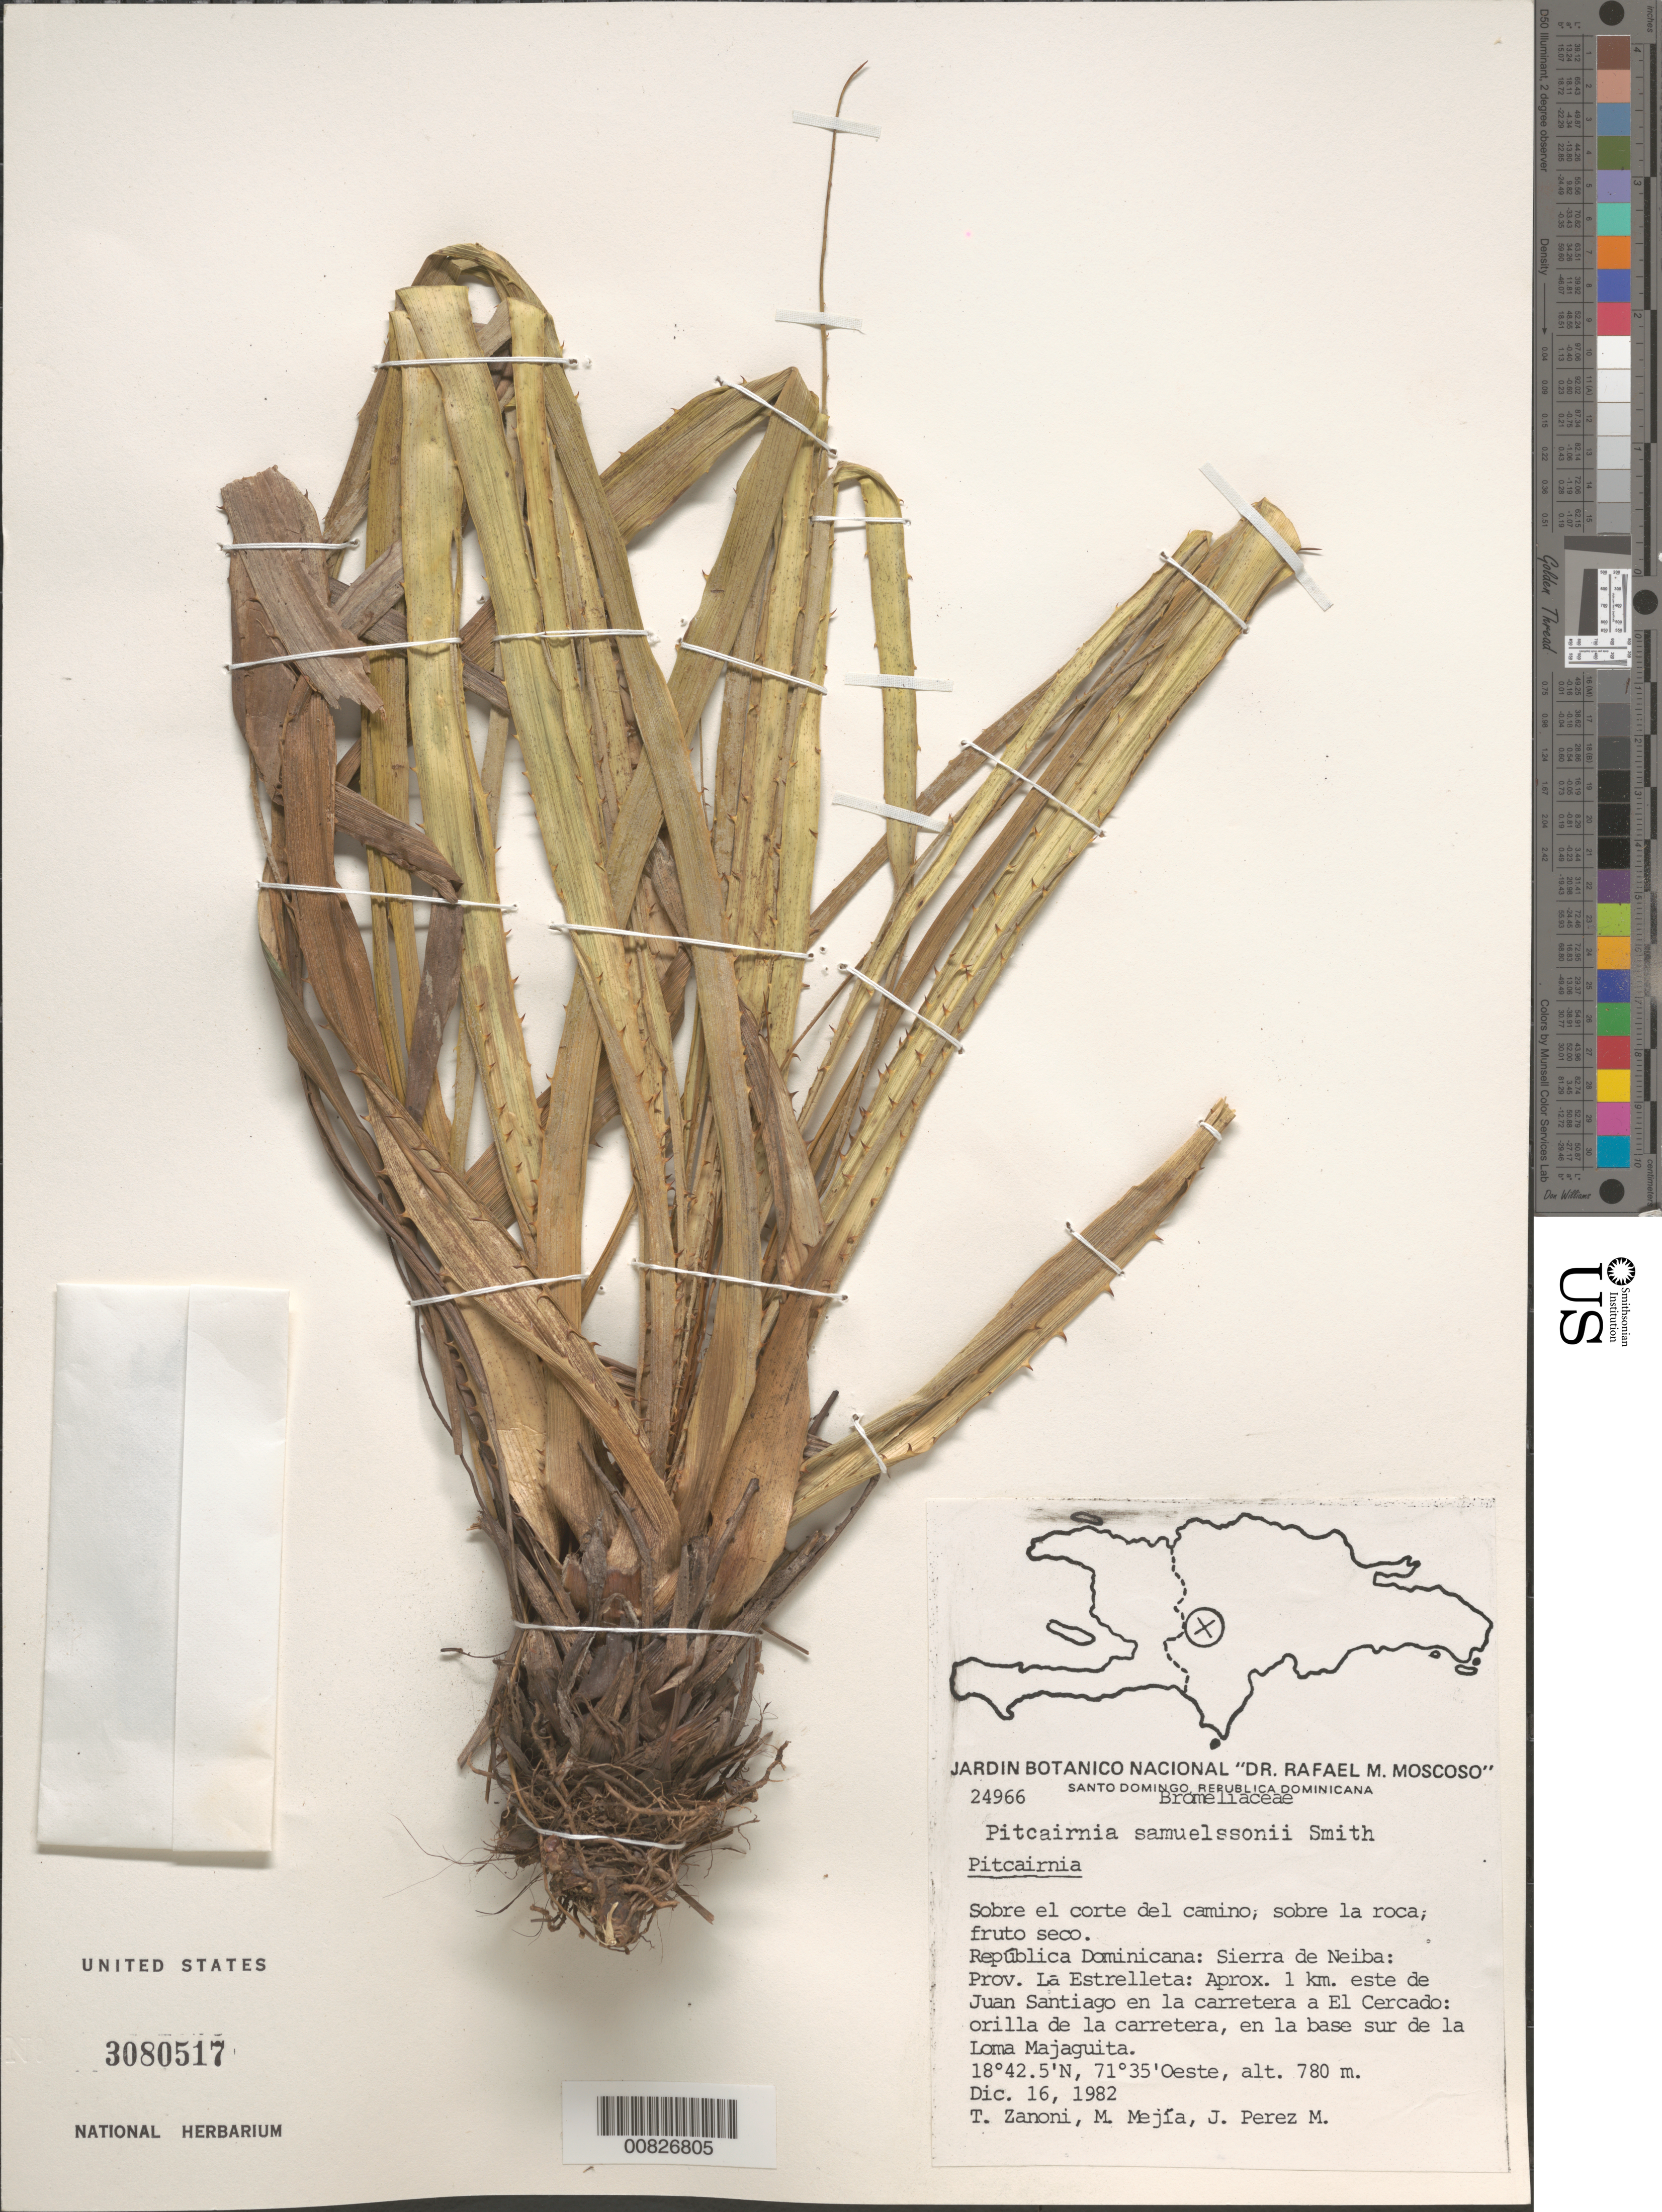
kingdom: Plantae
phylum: Tracheophyta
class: Liliopsida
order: Poales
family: Bromeliaceae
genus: Pitcairnia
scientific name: Pitcairnia samuelssonii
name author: L.B. Sm.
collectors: T. A. Zanoni, M. Mejia & J. Perez-M.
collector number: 24966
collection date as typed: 16 Dec 1982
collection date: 1982-12-16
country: Dominican Republic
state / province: Elías Piña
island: Hispaniola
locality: Sierra de Neiba, Prov. Elias Piña: Aprox. 1 km. al este de Juan Santiago en la carretera a El Cercado: orilla de la carretera, en la base sur de la Loma Majaguita.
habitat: Sobre corte del camino, sobre la roca.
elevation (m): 780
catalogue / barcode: US 3080517